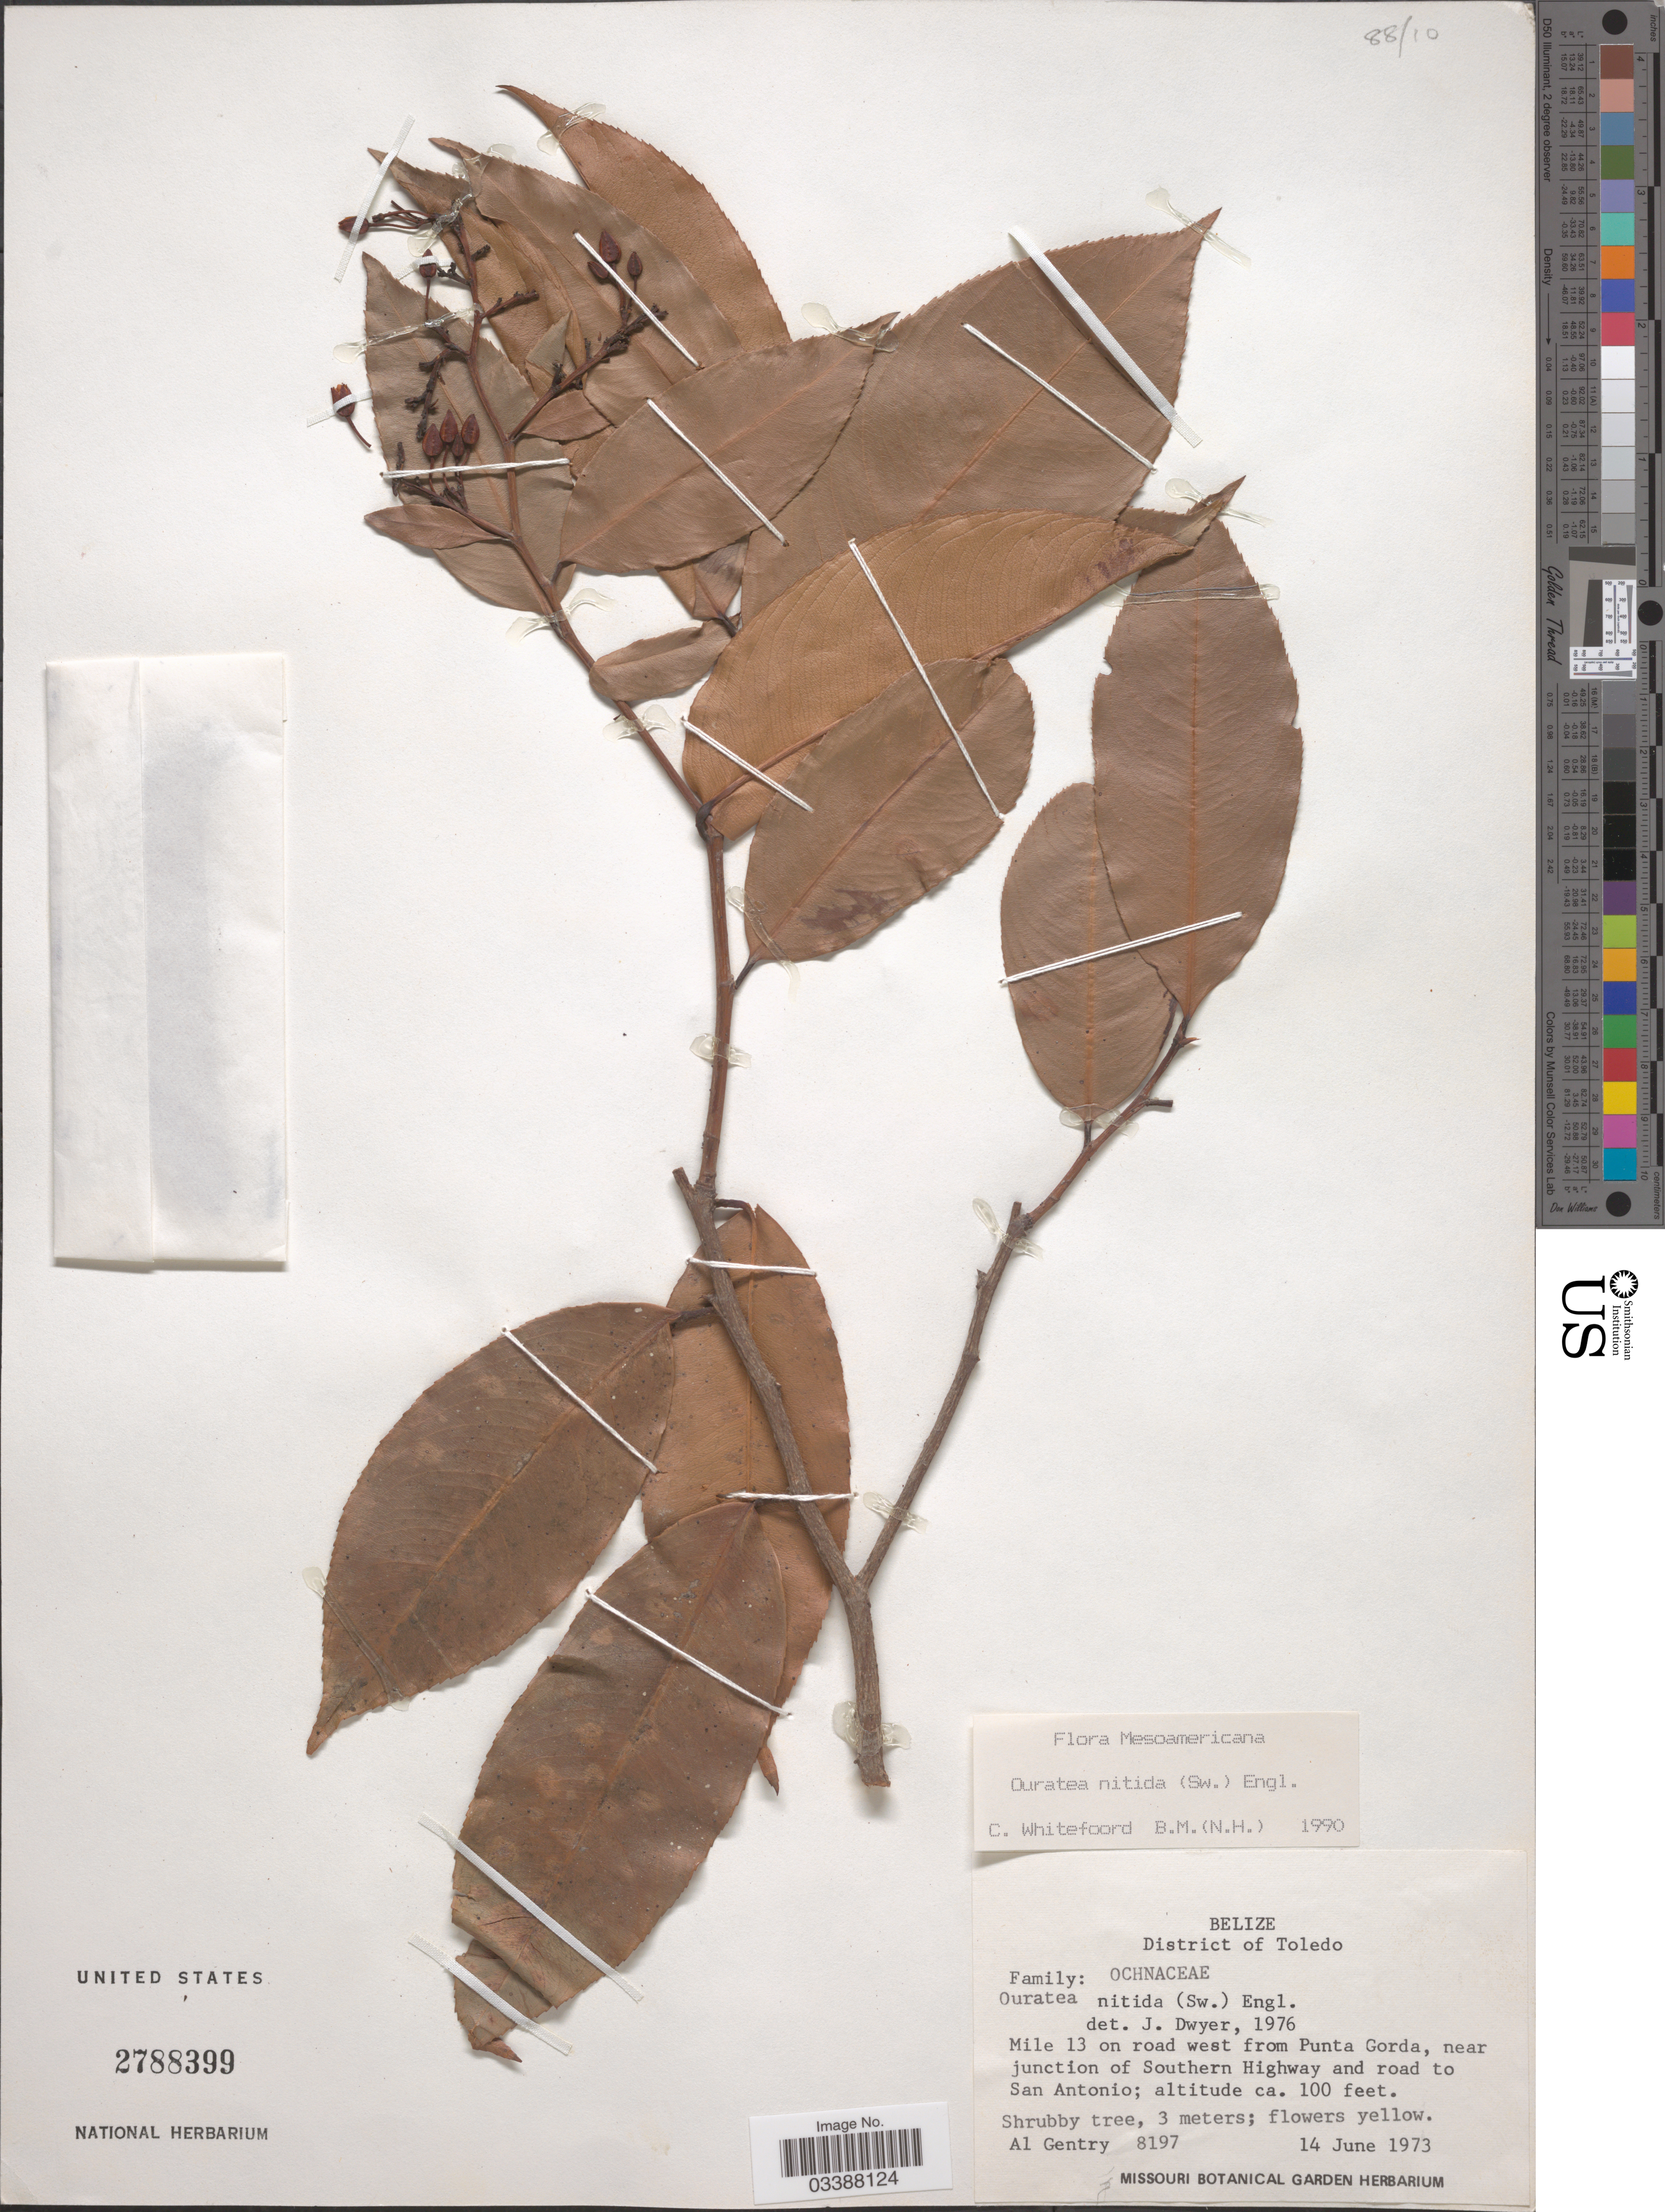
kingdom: Plantae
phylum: Tracheophyta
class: Magnoliopsida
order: Malpighiales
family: Ochnaceae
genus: Ouratea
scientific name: Ouratea nitida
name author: (Sw.) Engl.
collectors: A. H. Gentry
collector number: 8197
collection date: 1973-06-14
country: Belize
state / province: Toledo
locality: District of Toledo. Mile 13 on road west from Punta Gorda, near junction of Southern Highway and road to San Antonio.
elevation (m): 30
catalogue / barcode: US 2788399